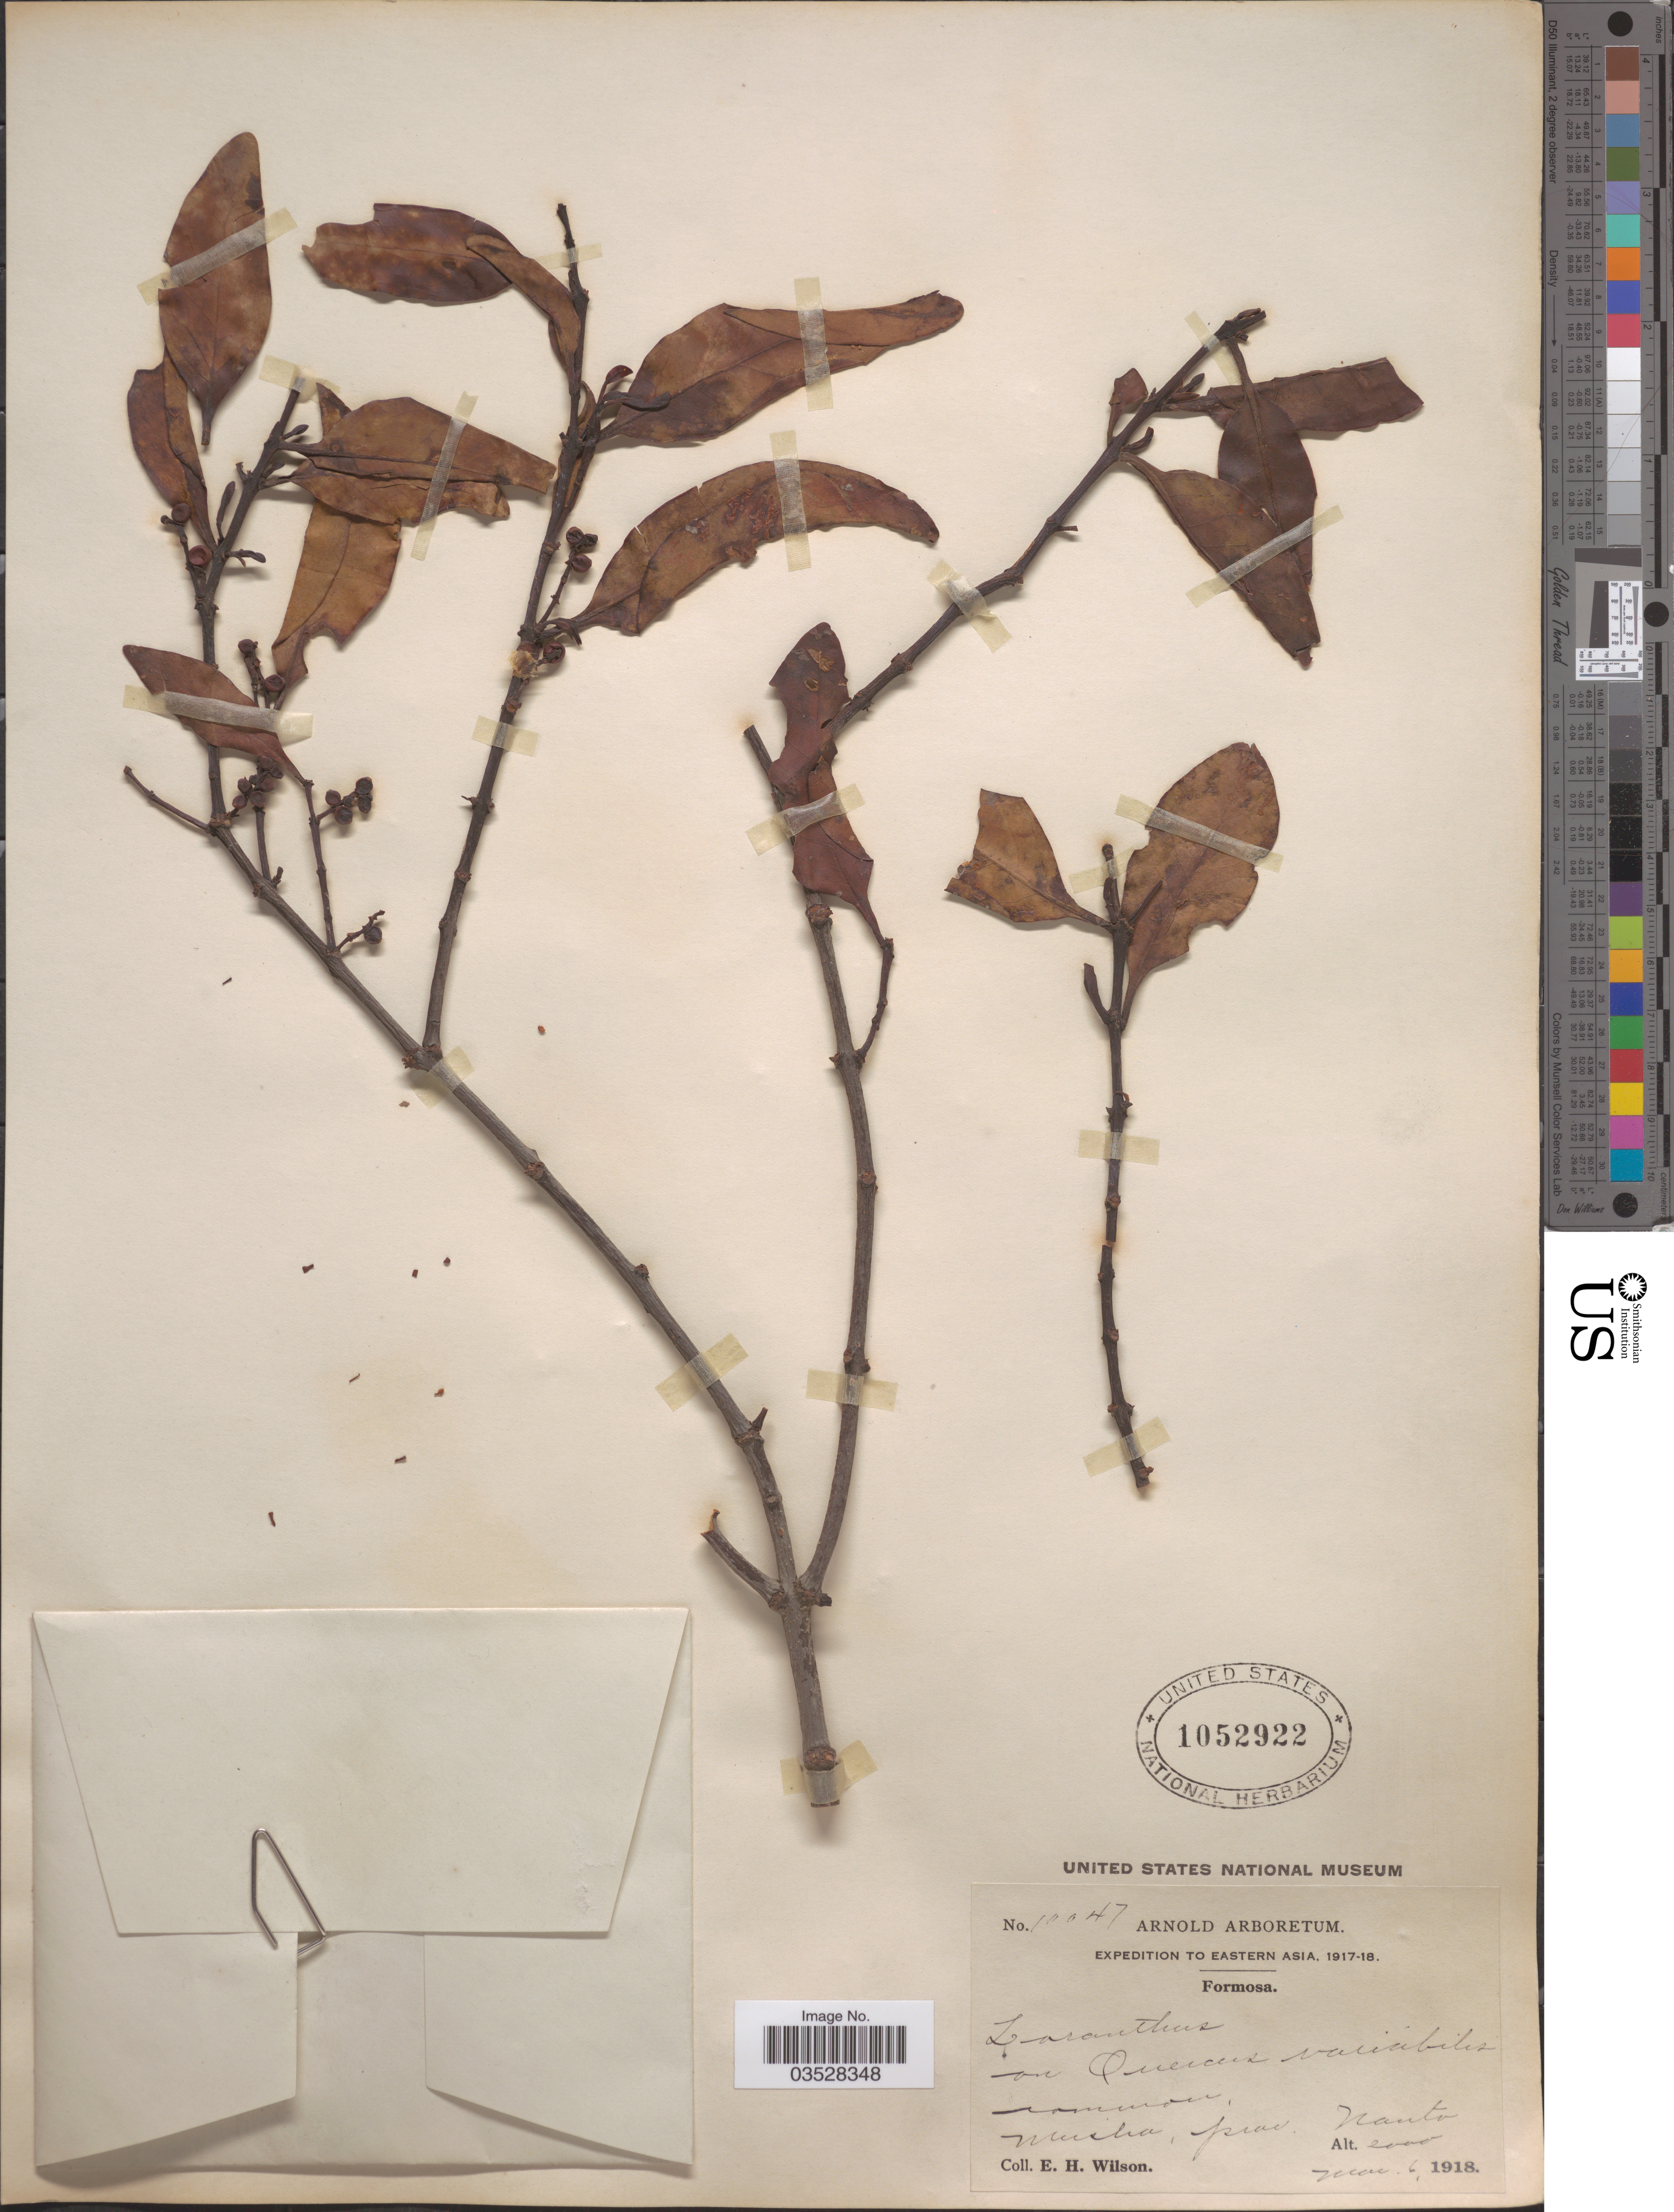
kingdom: Plantae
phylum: Tracheophyta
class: Magnoliopsida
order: Santalales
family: Loranthaceae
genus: Loranthus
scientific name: Loranthus delavayi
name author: Tiegh.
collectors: E. Wilson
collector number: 10047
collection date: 1918-03-06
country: Taiwan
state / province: Nantou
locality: Eastern Asia. Formosa. Musha, Prov. Nanto.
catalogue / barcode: US 1052922